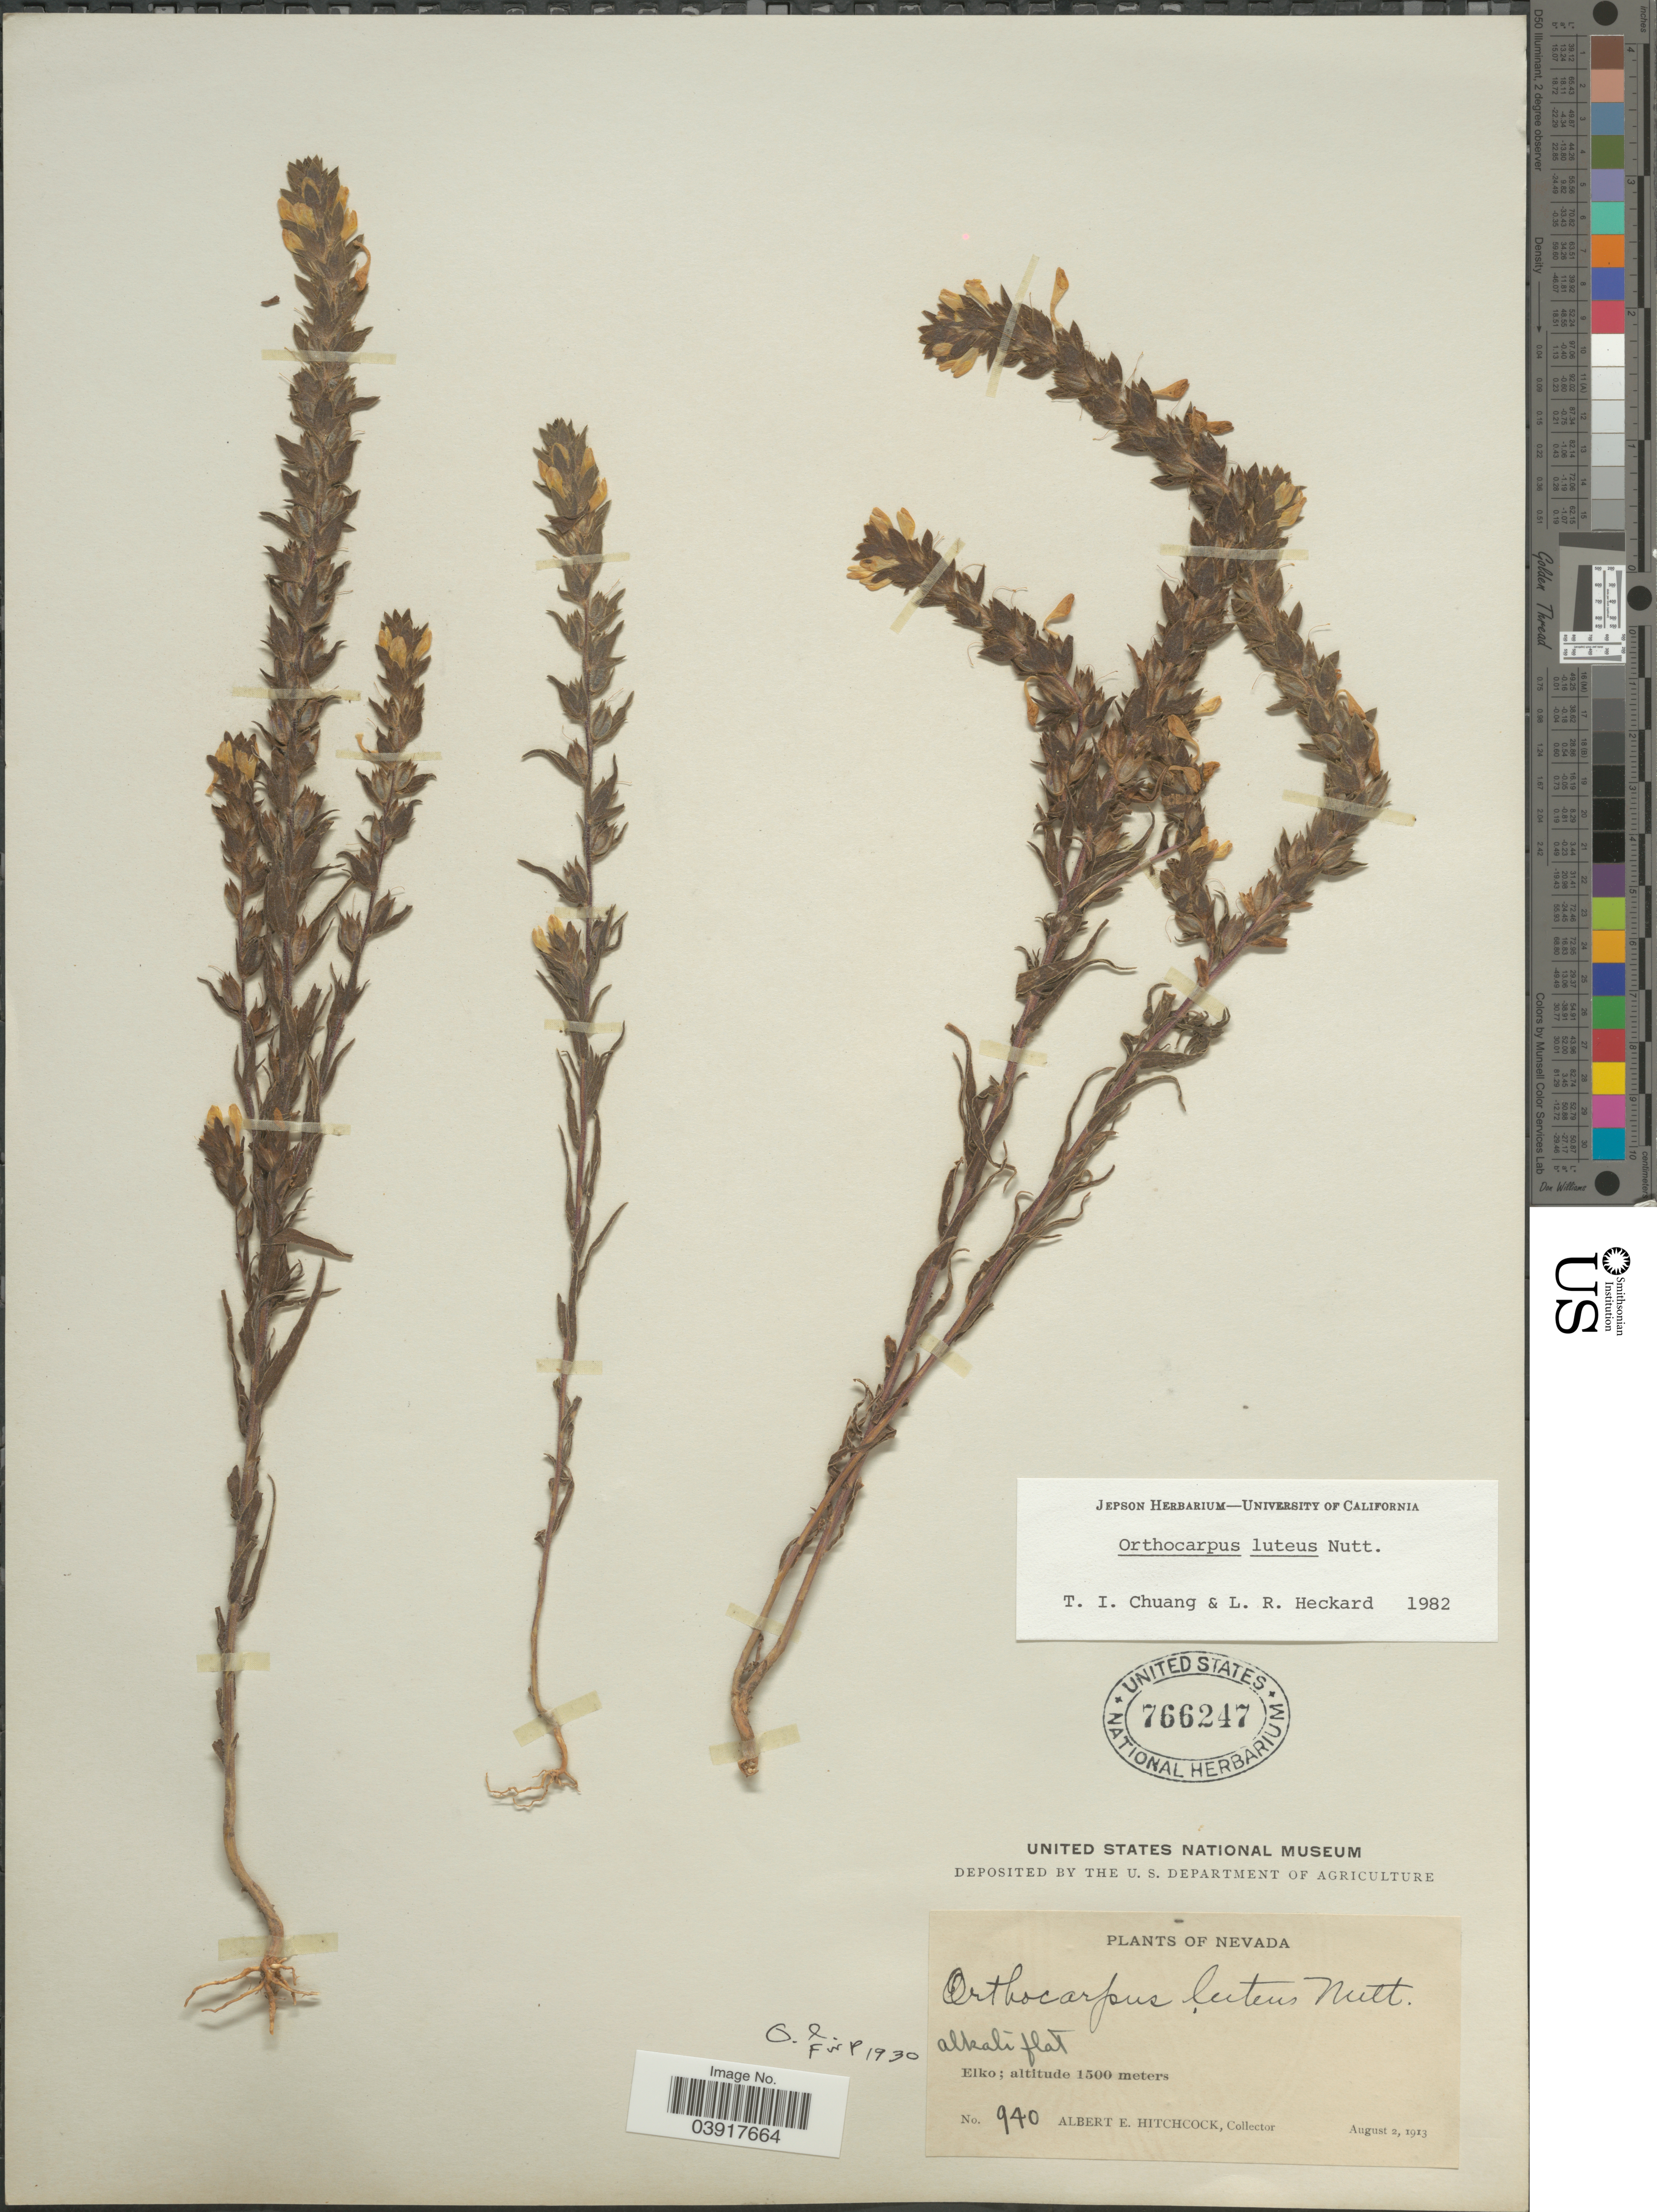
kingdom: Plantae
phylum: Tracheophyta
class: Magnoliopsida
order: Lamiales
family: Orobanchaceae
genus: Orthocarpus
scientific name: Orthocarpus luteus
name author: Nutt.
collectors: A. Hitchcock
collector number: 940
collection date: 1913-08-02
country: United States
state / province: Nevada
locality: Elko.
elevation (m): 1500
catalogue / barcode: US 766247